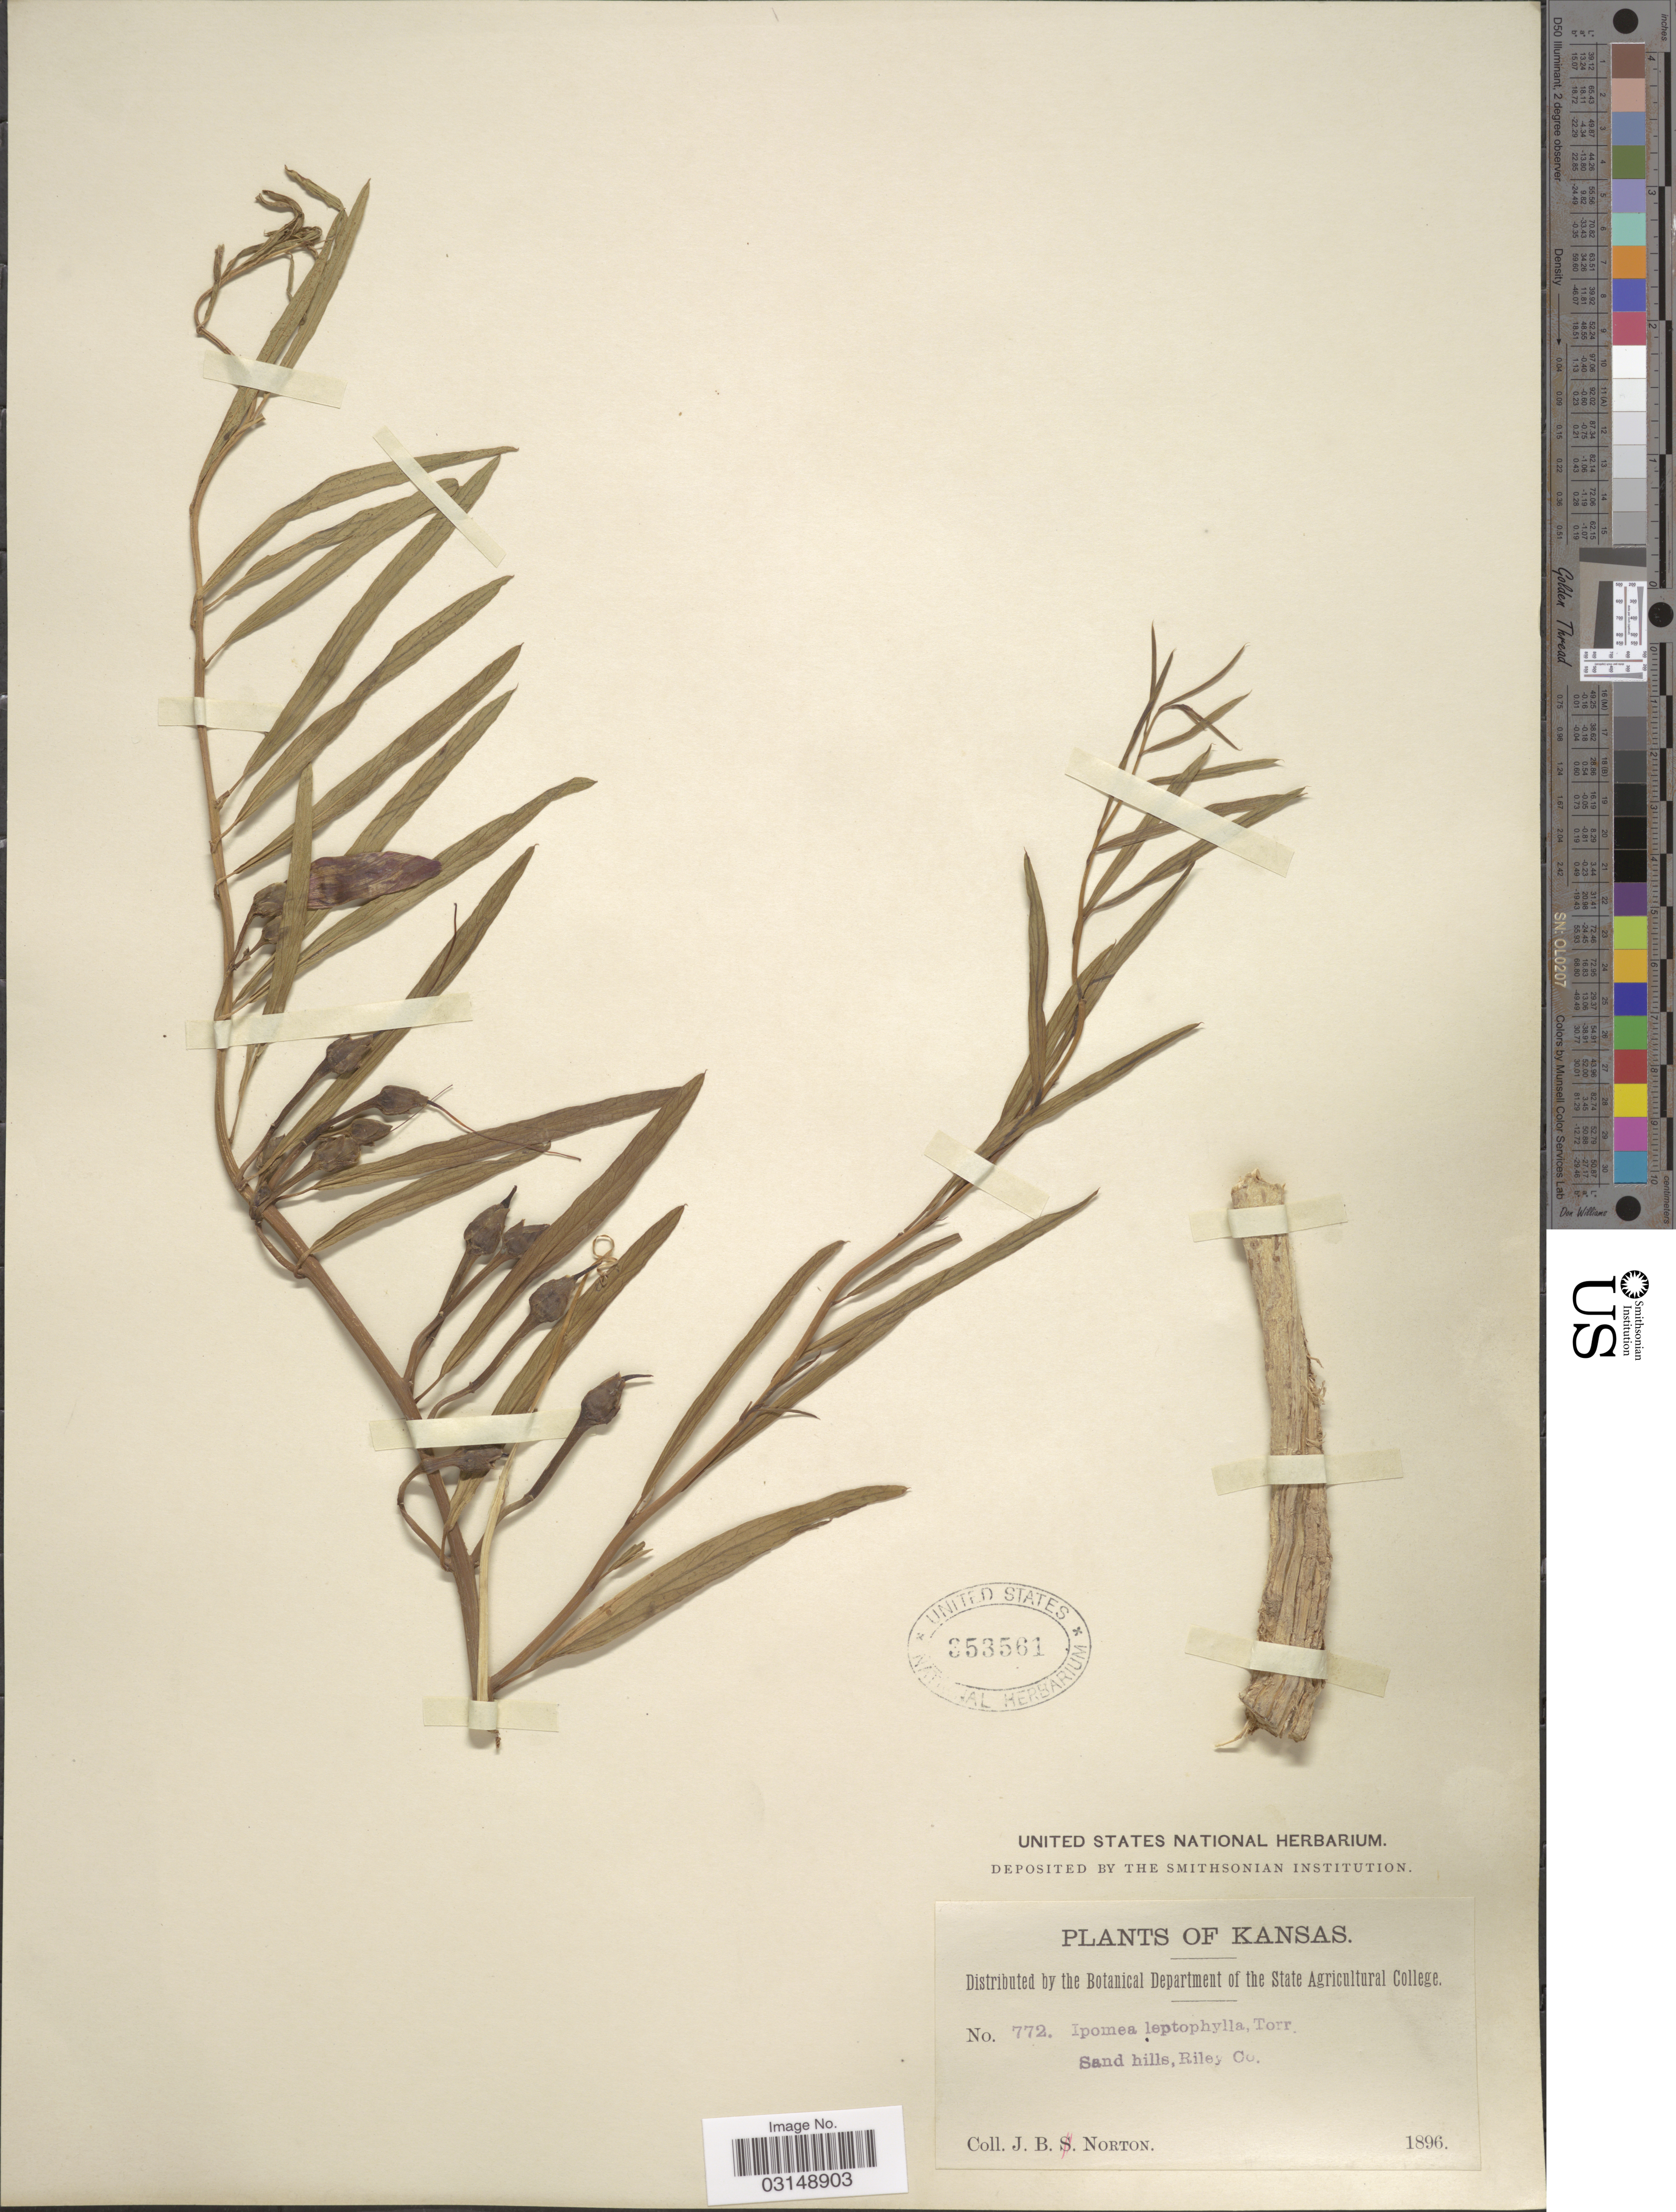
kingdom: Plantae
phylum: Tracheophyta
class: Magnoliopsida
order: Solanales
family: Convolvulaceae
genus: Ipomoea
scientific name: Ipomoea leptophylla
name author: Torr.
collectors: J. B. Norton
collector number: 772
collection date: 1896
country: United States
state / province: Kansas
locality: Sand hills, Riley Co.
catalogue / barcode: US 353561